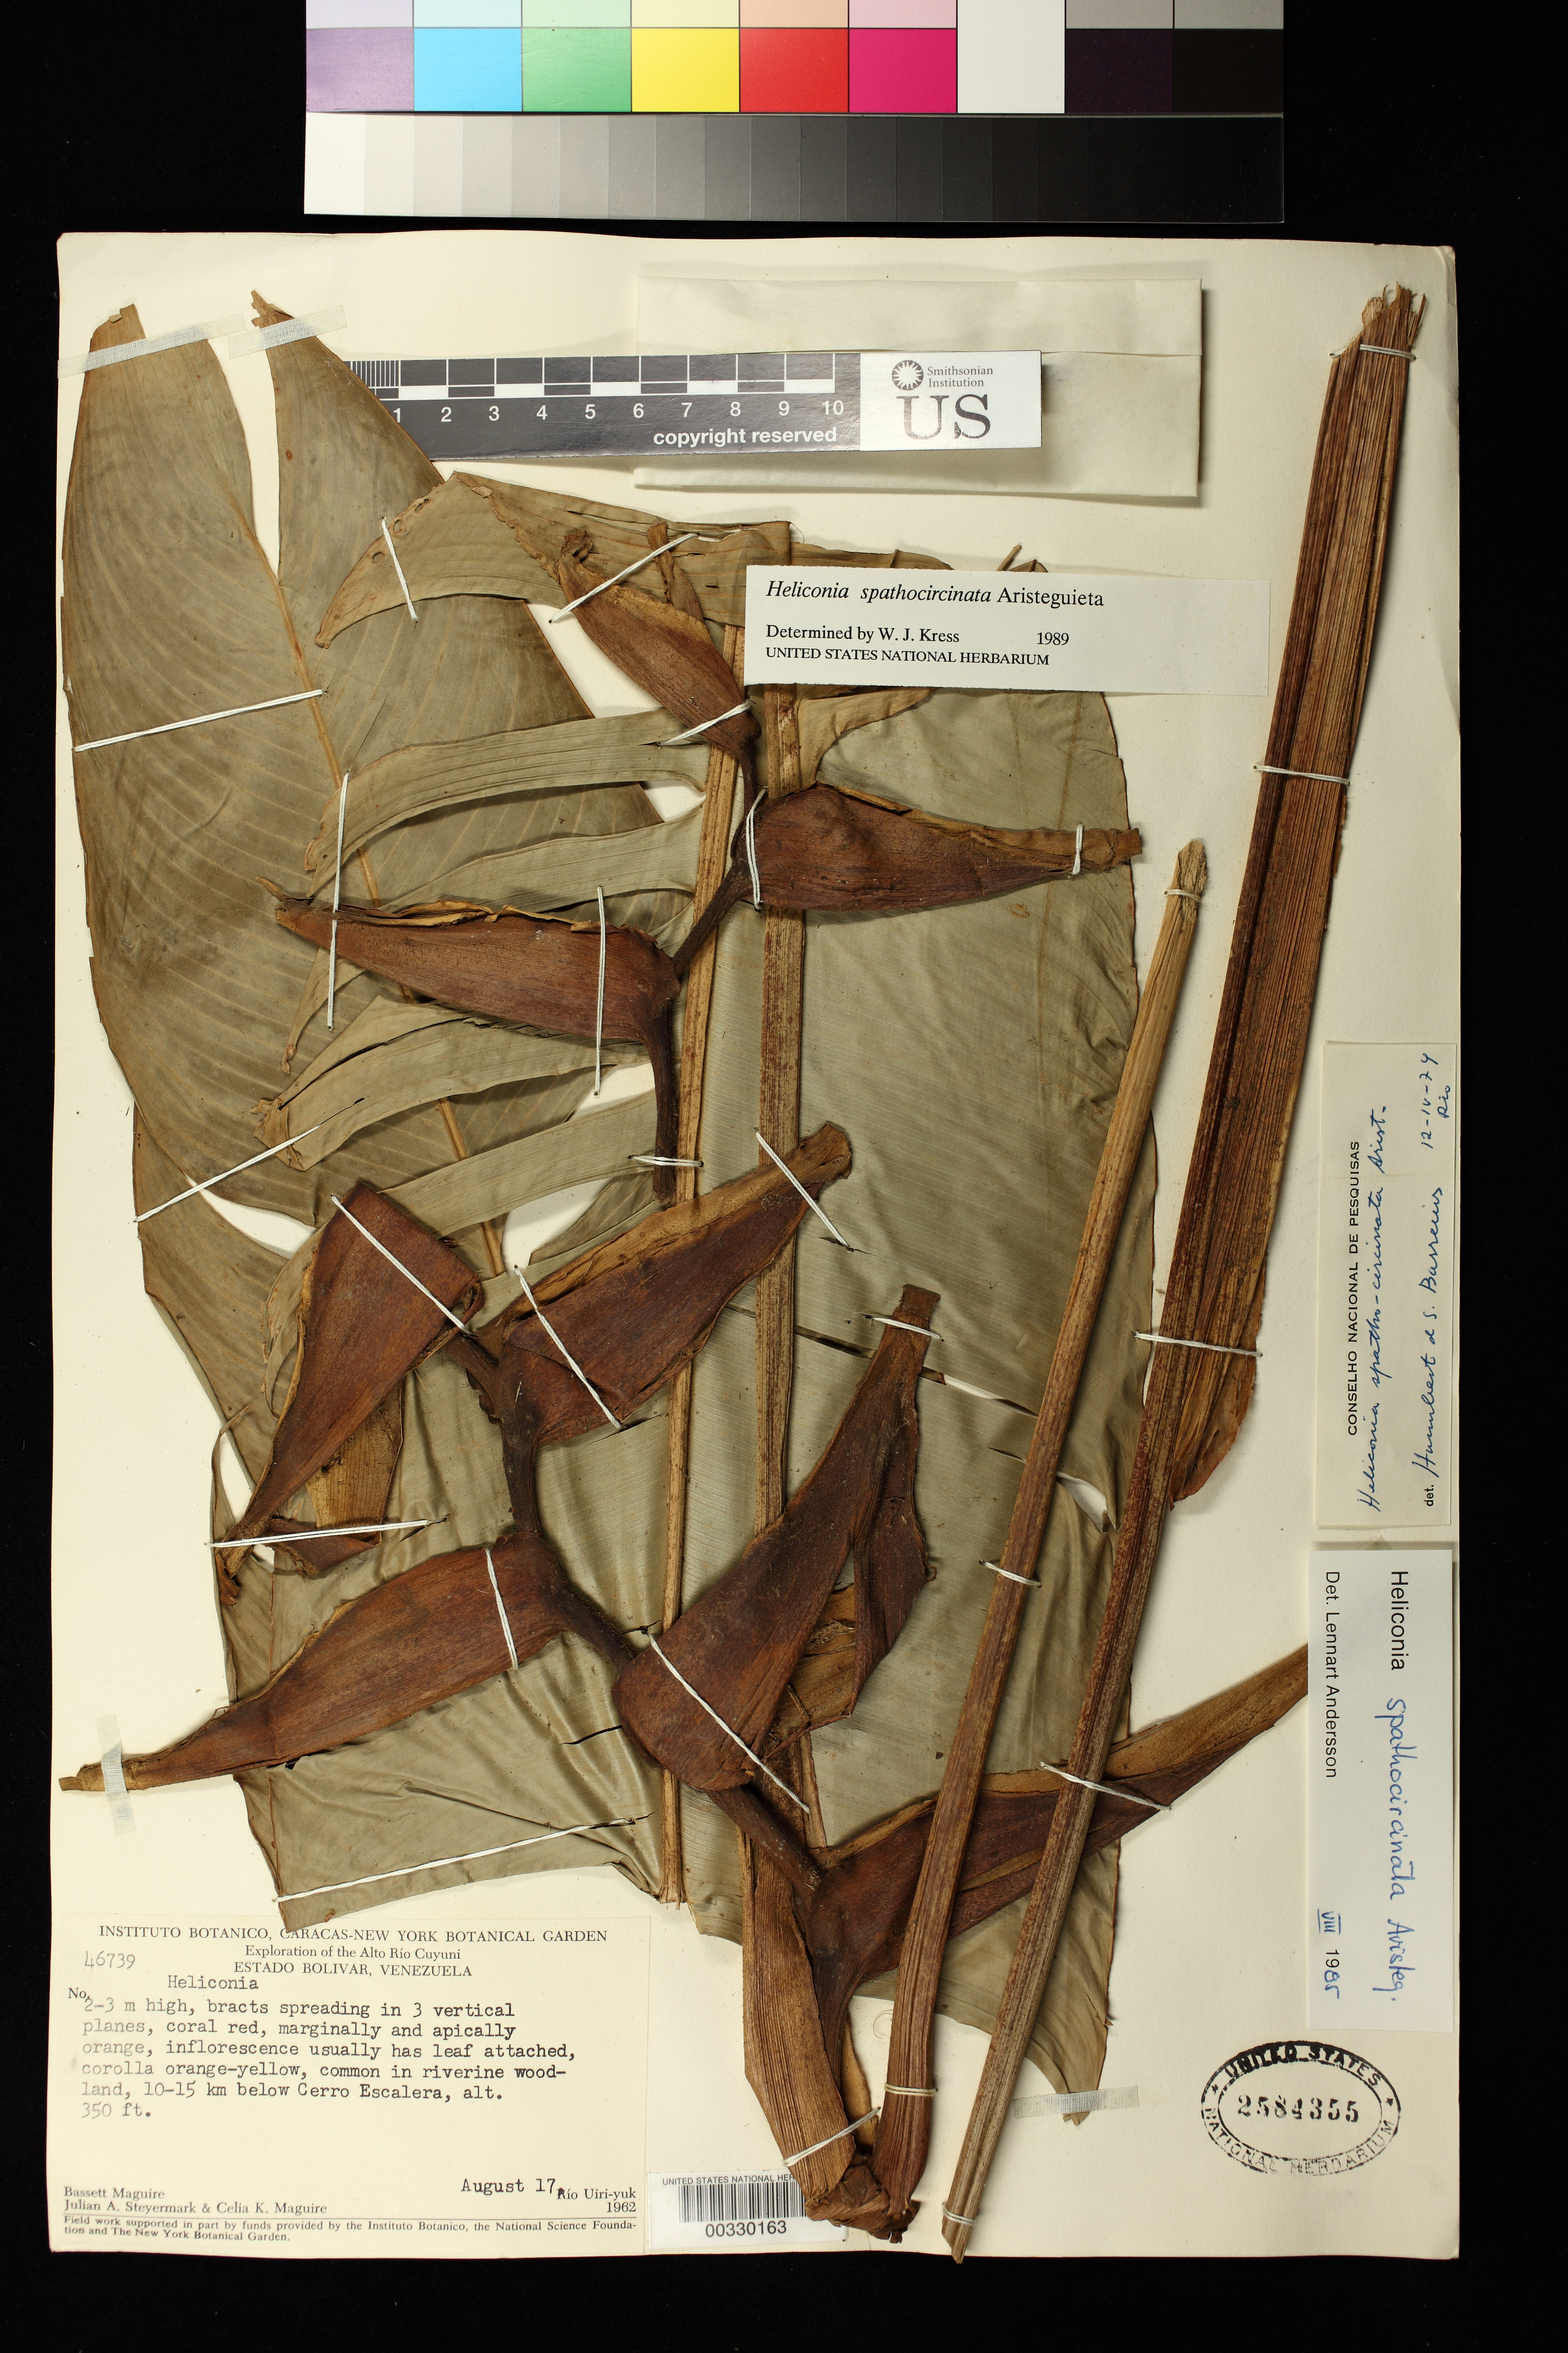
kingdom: Plantae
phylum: Tracheophyta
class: Liliopsida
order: Zingiberales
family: Heliconiaceae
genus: Heliconia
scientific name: Heliconia spathocircinata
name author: Aristeg.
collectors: B. Maguire, J. Steyermark & C. K. Maguire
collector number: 46739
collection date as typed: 17 Aug 1962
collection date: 1962-08-17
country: Venezuela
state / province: Bolivar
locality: Exploration of alto rio cuyuni, 10-15 km below cerro escalera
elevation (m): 107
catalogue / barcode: US 2584355